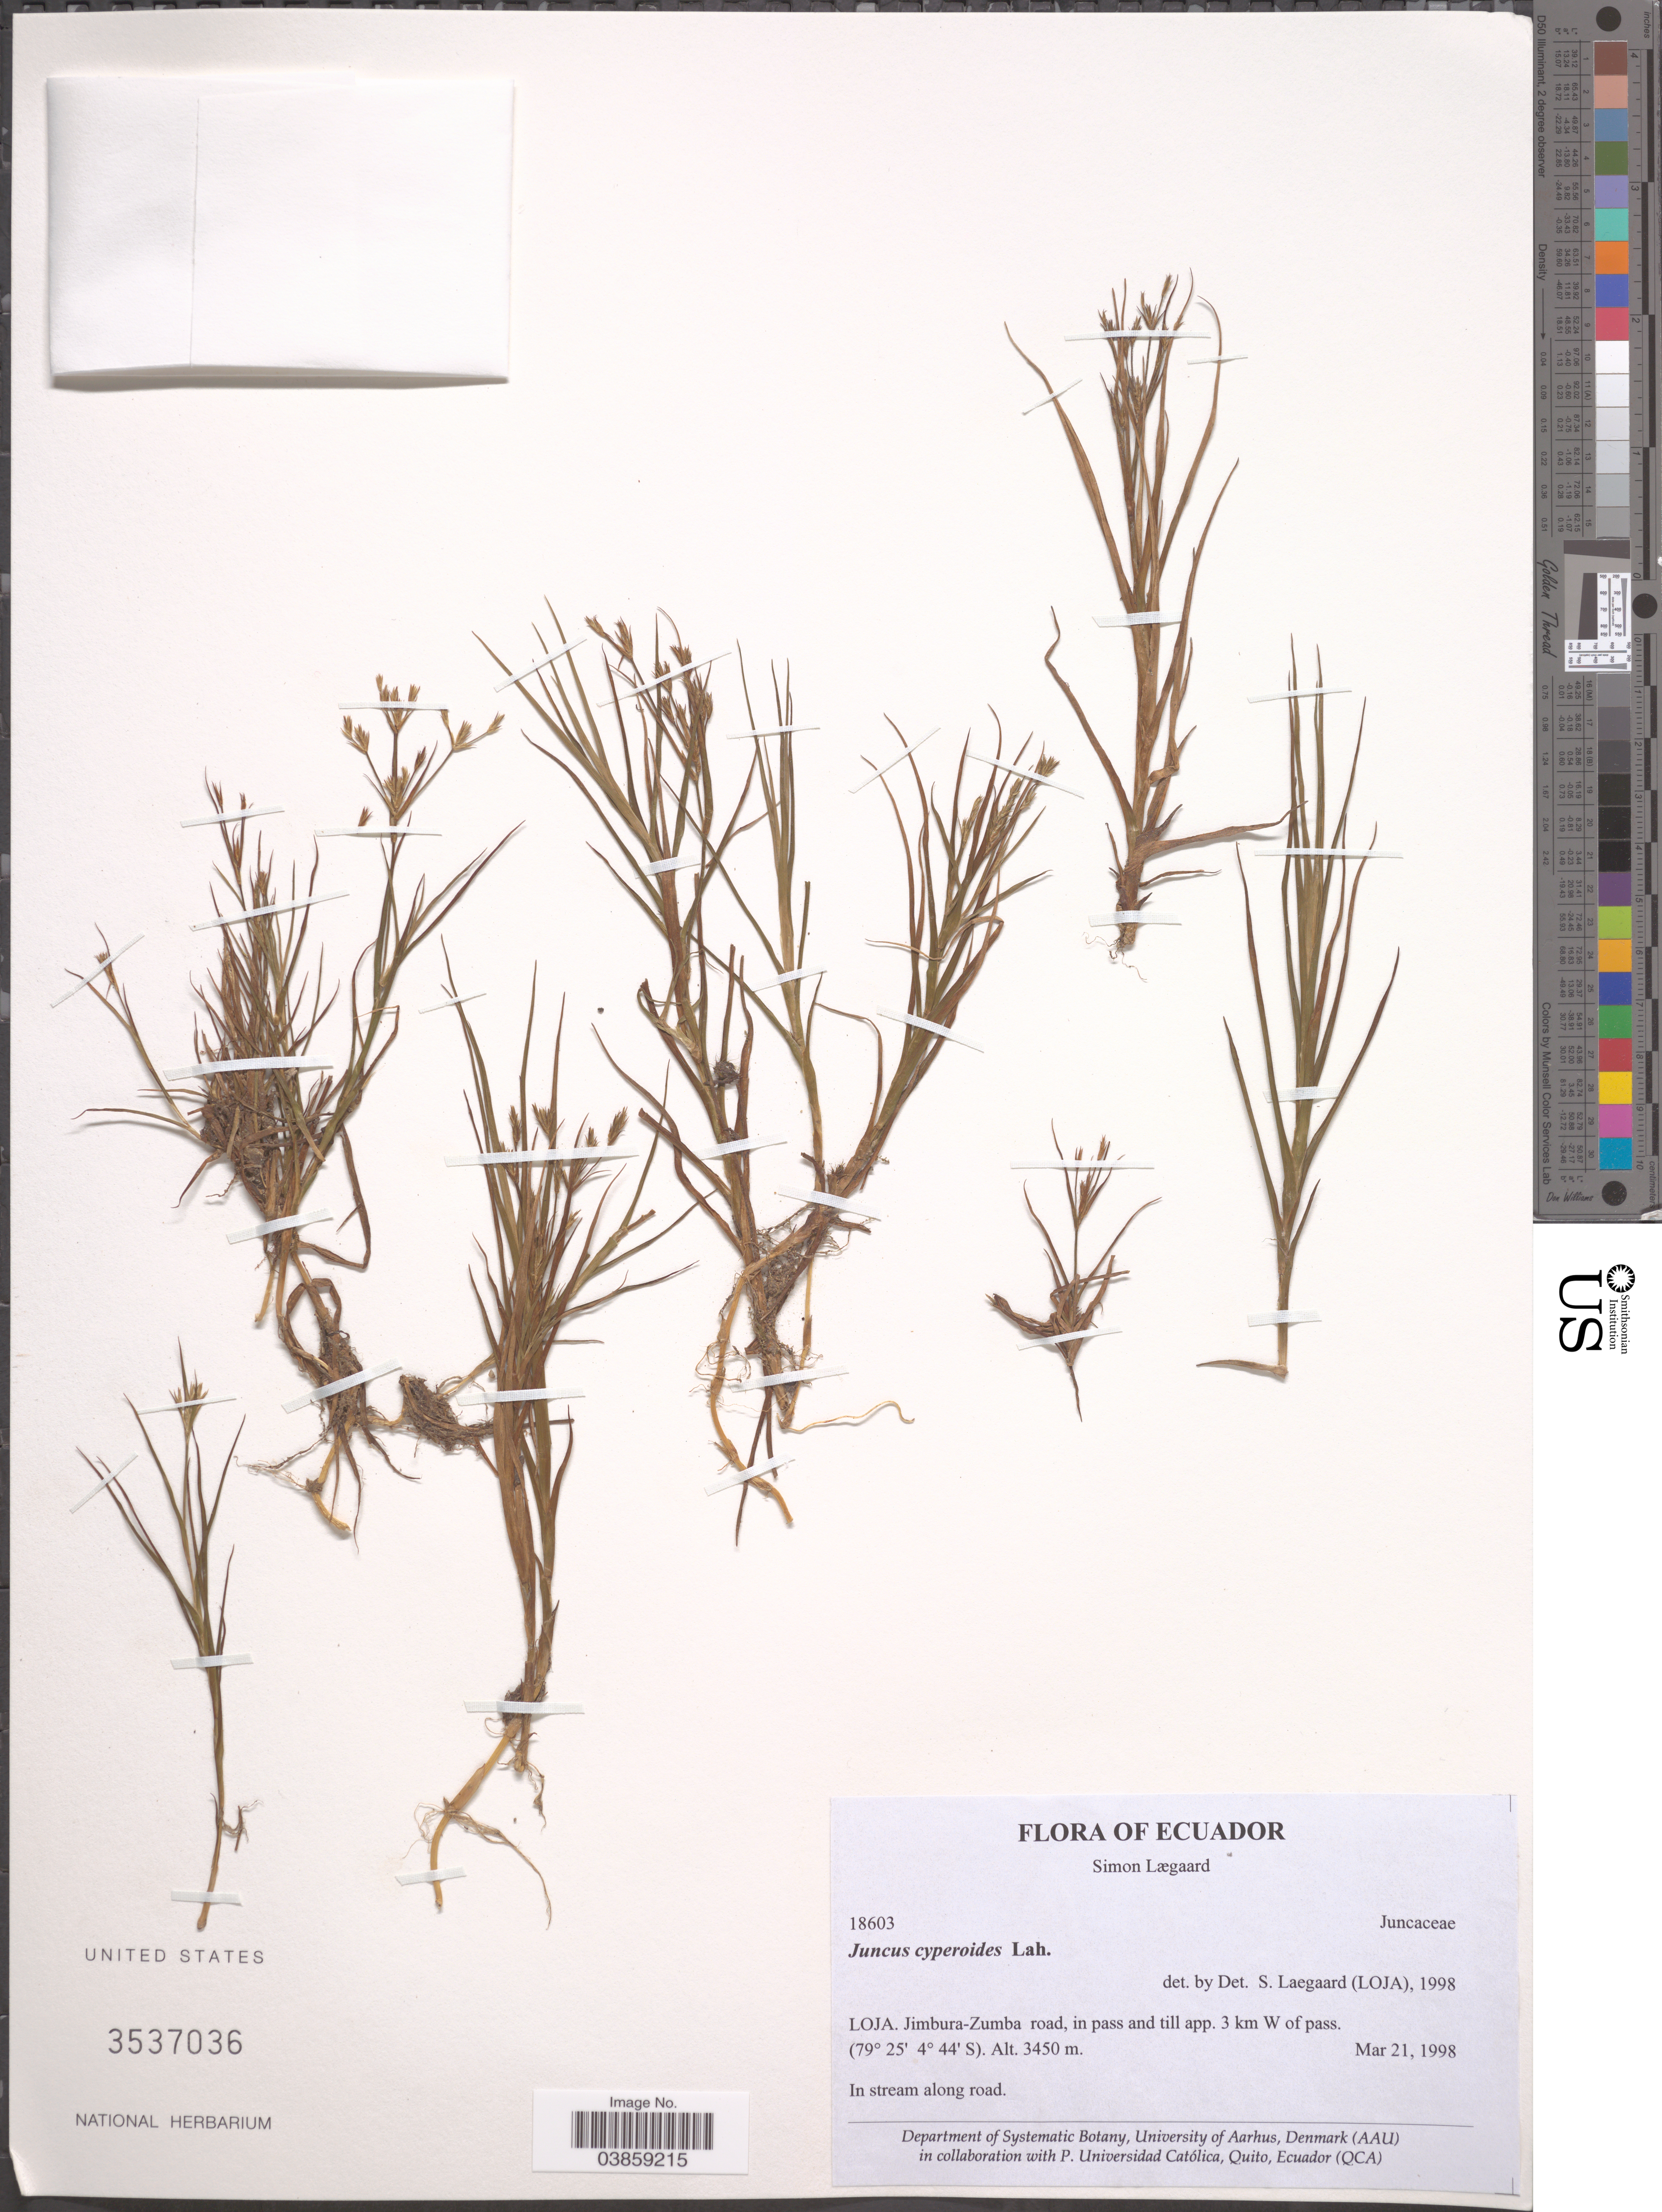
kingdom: Plantae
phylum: Tracheophyta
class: Liliopsida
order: Poales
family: Juncaceae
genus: Juncus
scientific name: Juncus cyperoides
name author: Laharpe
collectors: S. Lægaard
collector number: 18603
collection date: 1998-03-21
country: Ecuador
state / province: Loja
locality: Jimbura-Zumba road, in pass and till app. 3 km W of pass.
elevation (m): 3450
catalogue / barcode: US 3537036